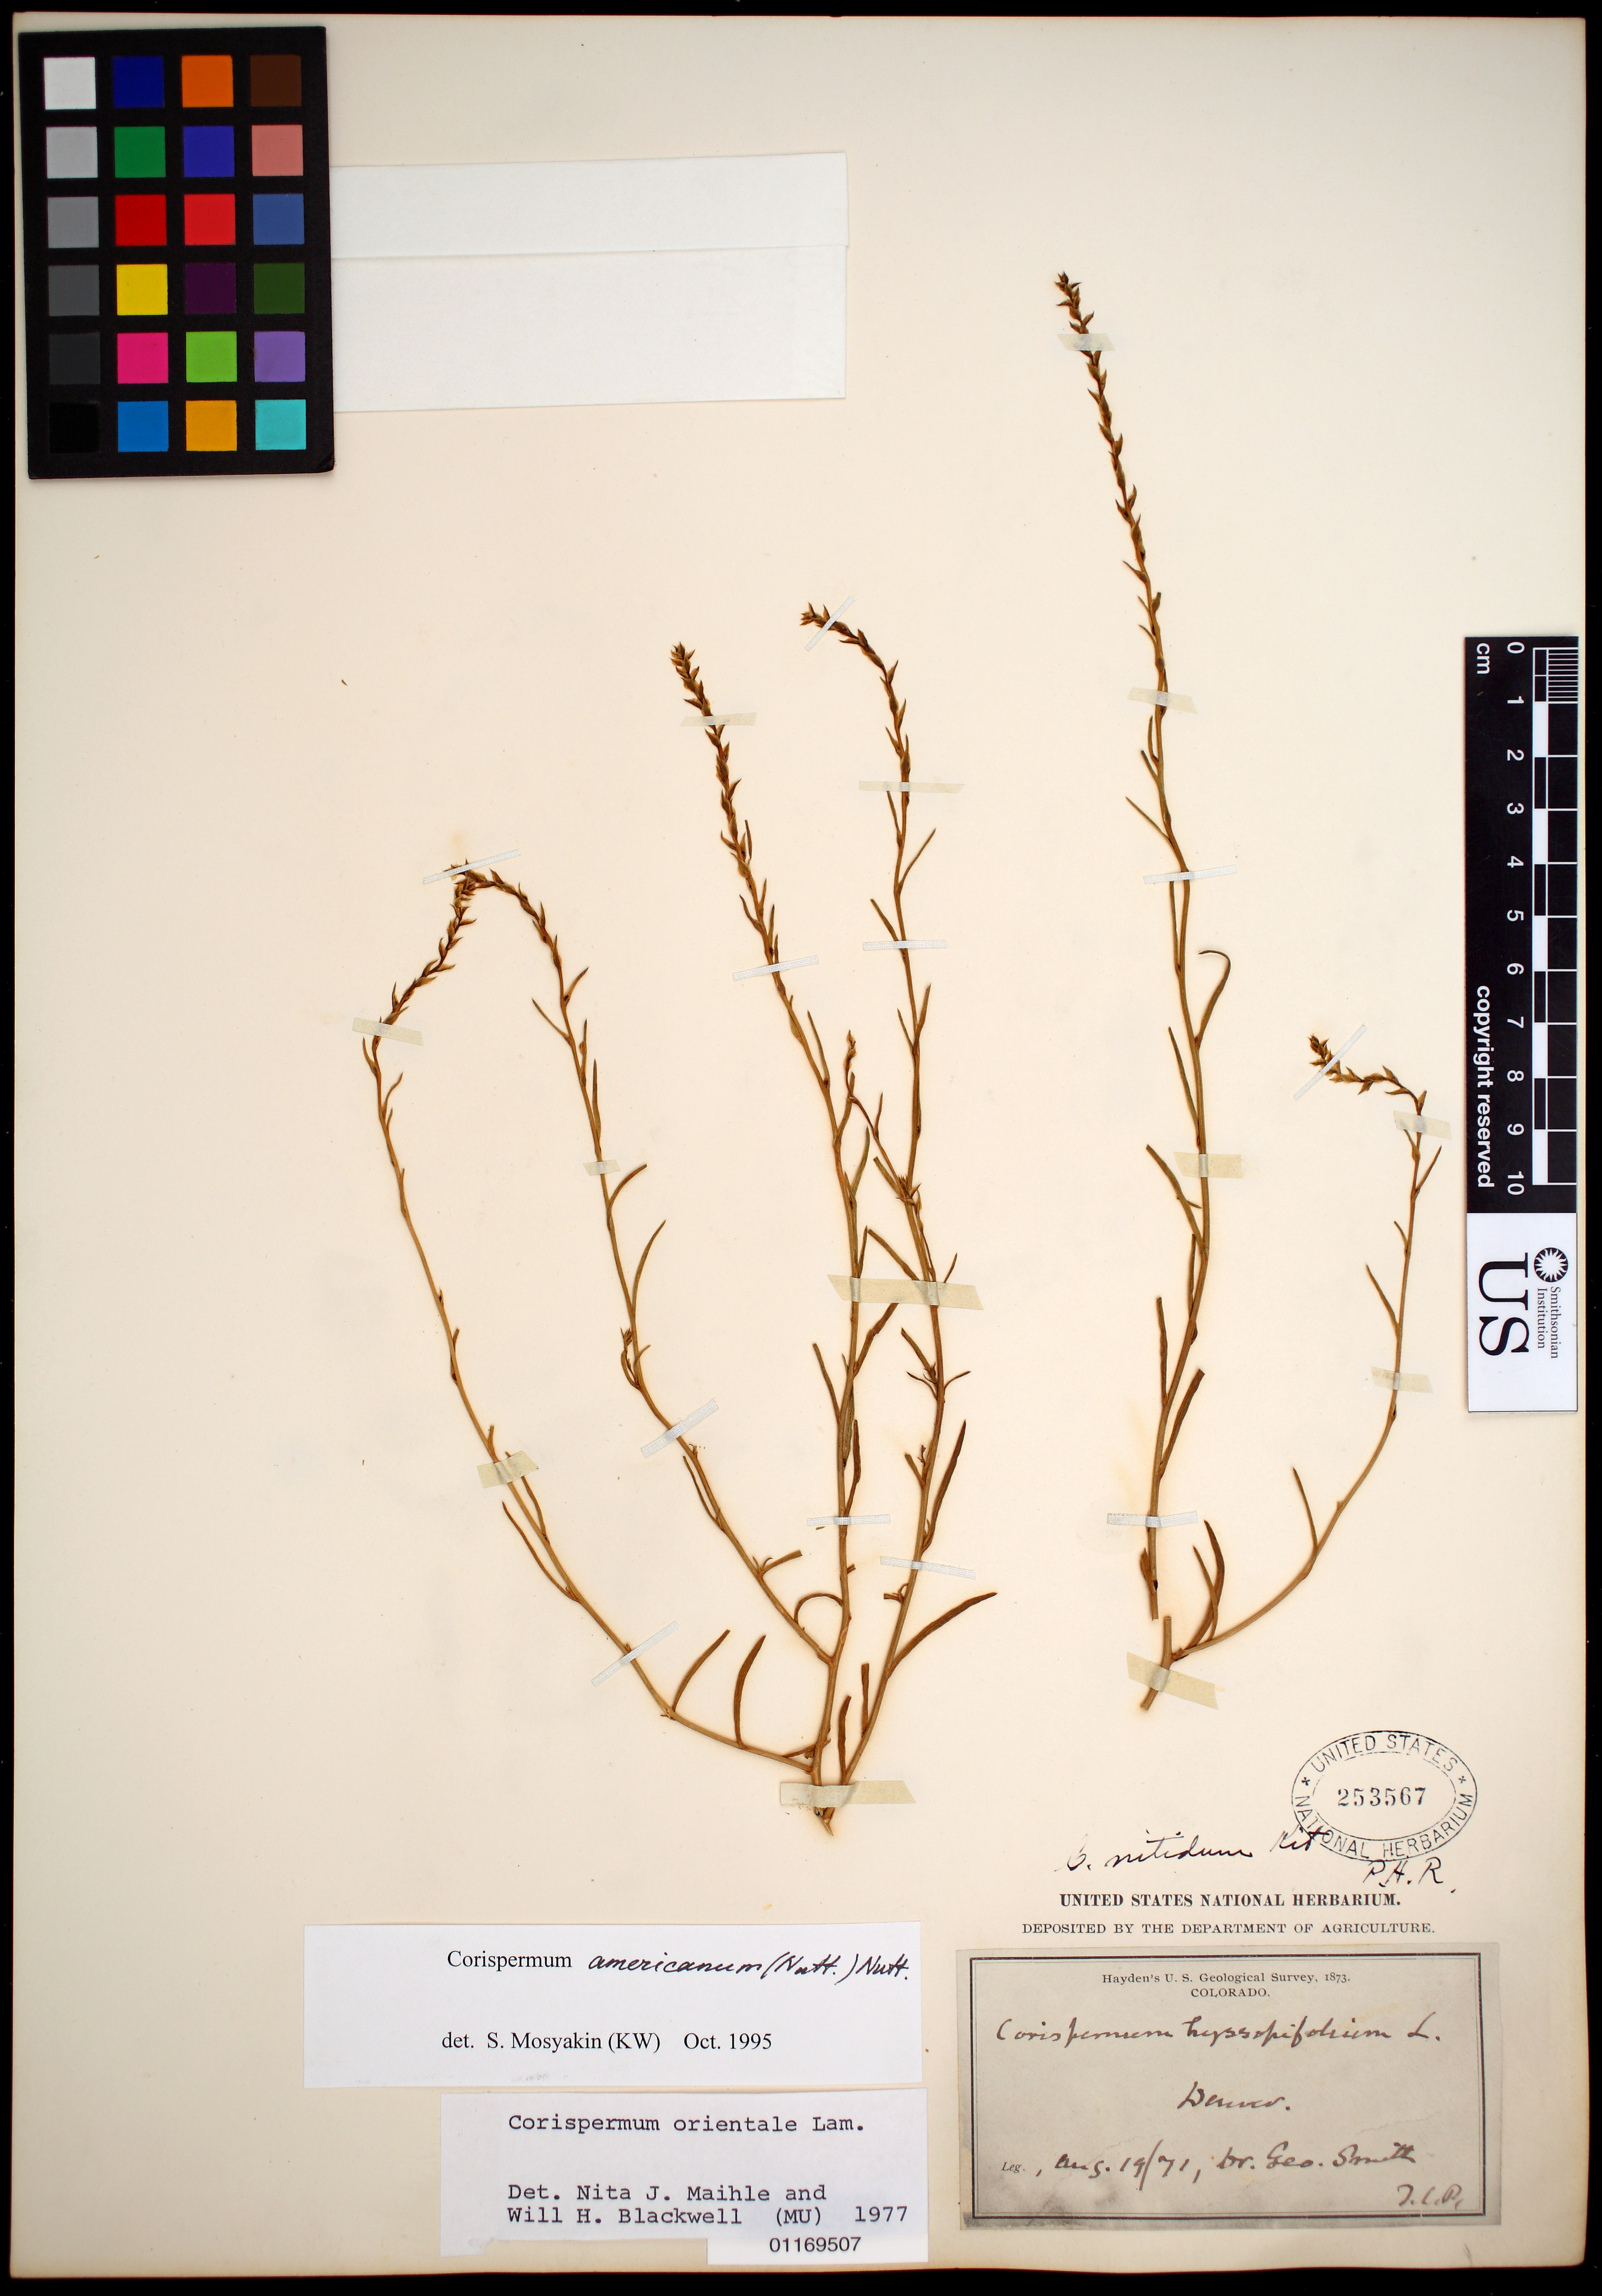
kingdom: Plantae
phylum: Tracheophyta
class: Magnoliopsida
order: Caryophyllales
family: Amaranthaceae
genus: Corispermum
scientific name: Corispermum americanum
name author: (Nutt.) Nutt.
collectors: G. Smith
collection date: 1871-08-19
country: United States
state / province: Colorado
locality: Denver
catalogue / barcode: US 253567